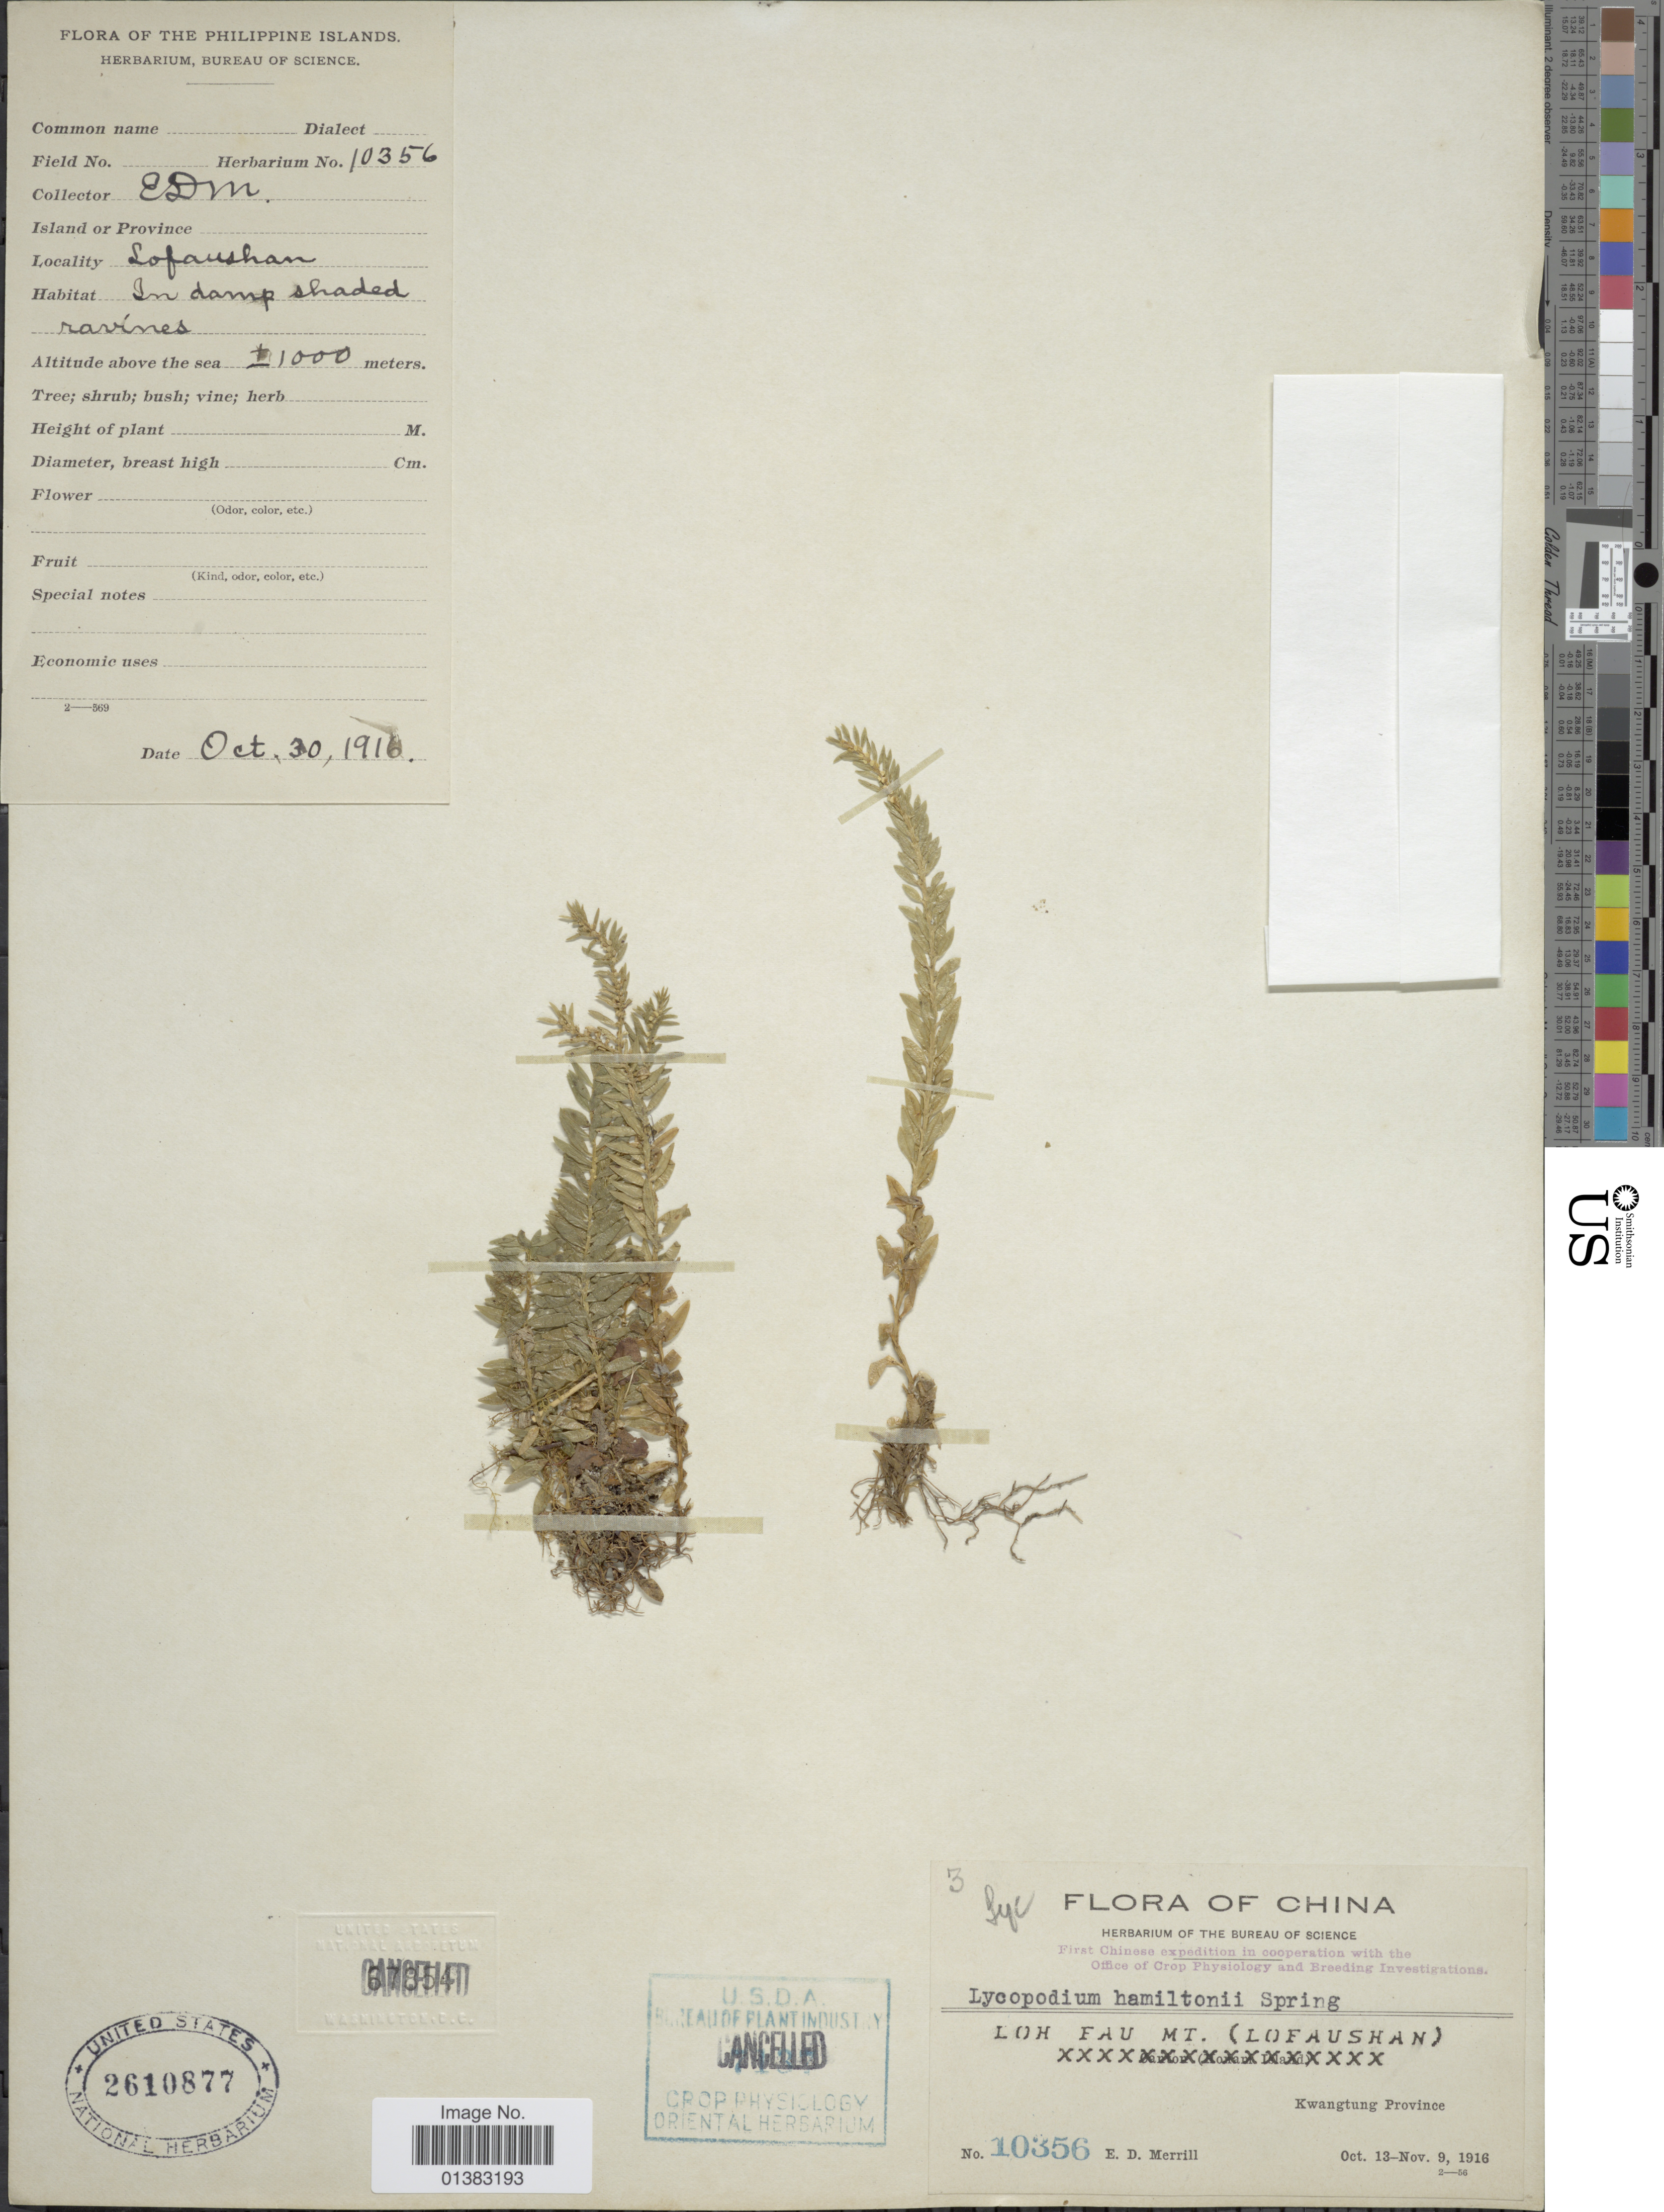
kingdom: Plantae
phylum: Tracheophyta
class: Lycopodiopsida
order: Lycopodiales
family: Lycopodiaceae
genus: Phlegmariurus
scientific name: Phlegmariurus hamiltonii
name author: (Spreng.) Á. Löve & D. Löve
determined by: Field, A. R.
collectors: E. D. Merrill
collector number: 10356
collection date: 1916-10-13/1916-11-09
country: China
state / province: Guangdong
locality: Loh Fau Mt. (Lofaushan), Kwangtung Province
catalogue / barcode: US 2610877